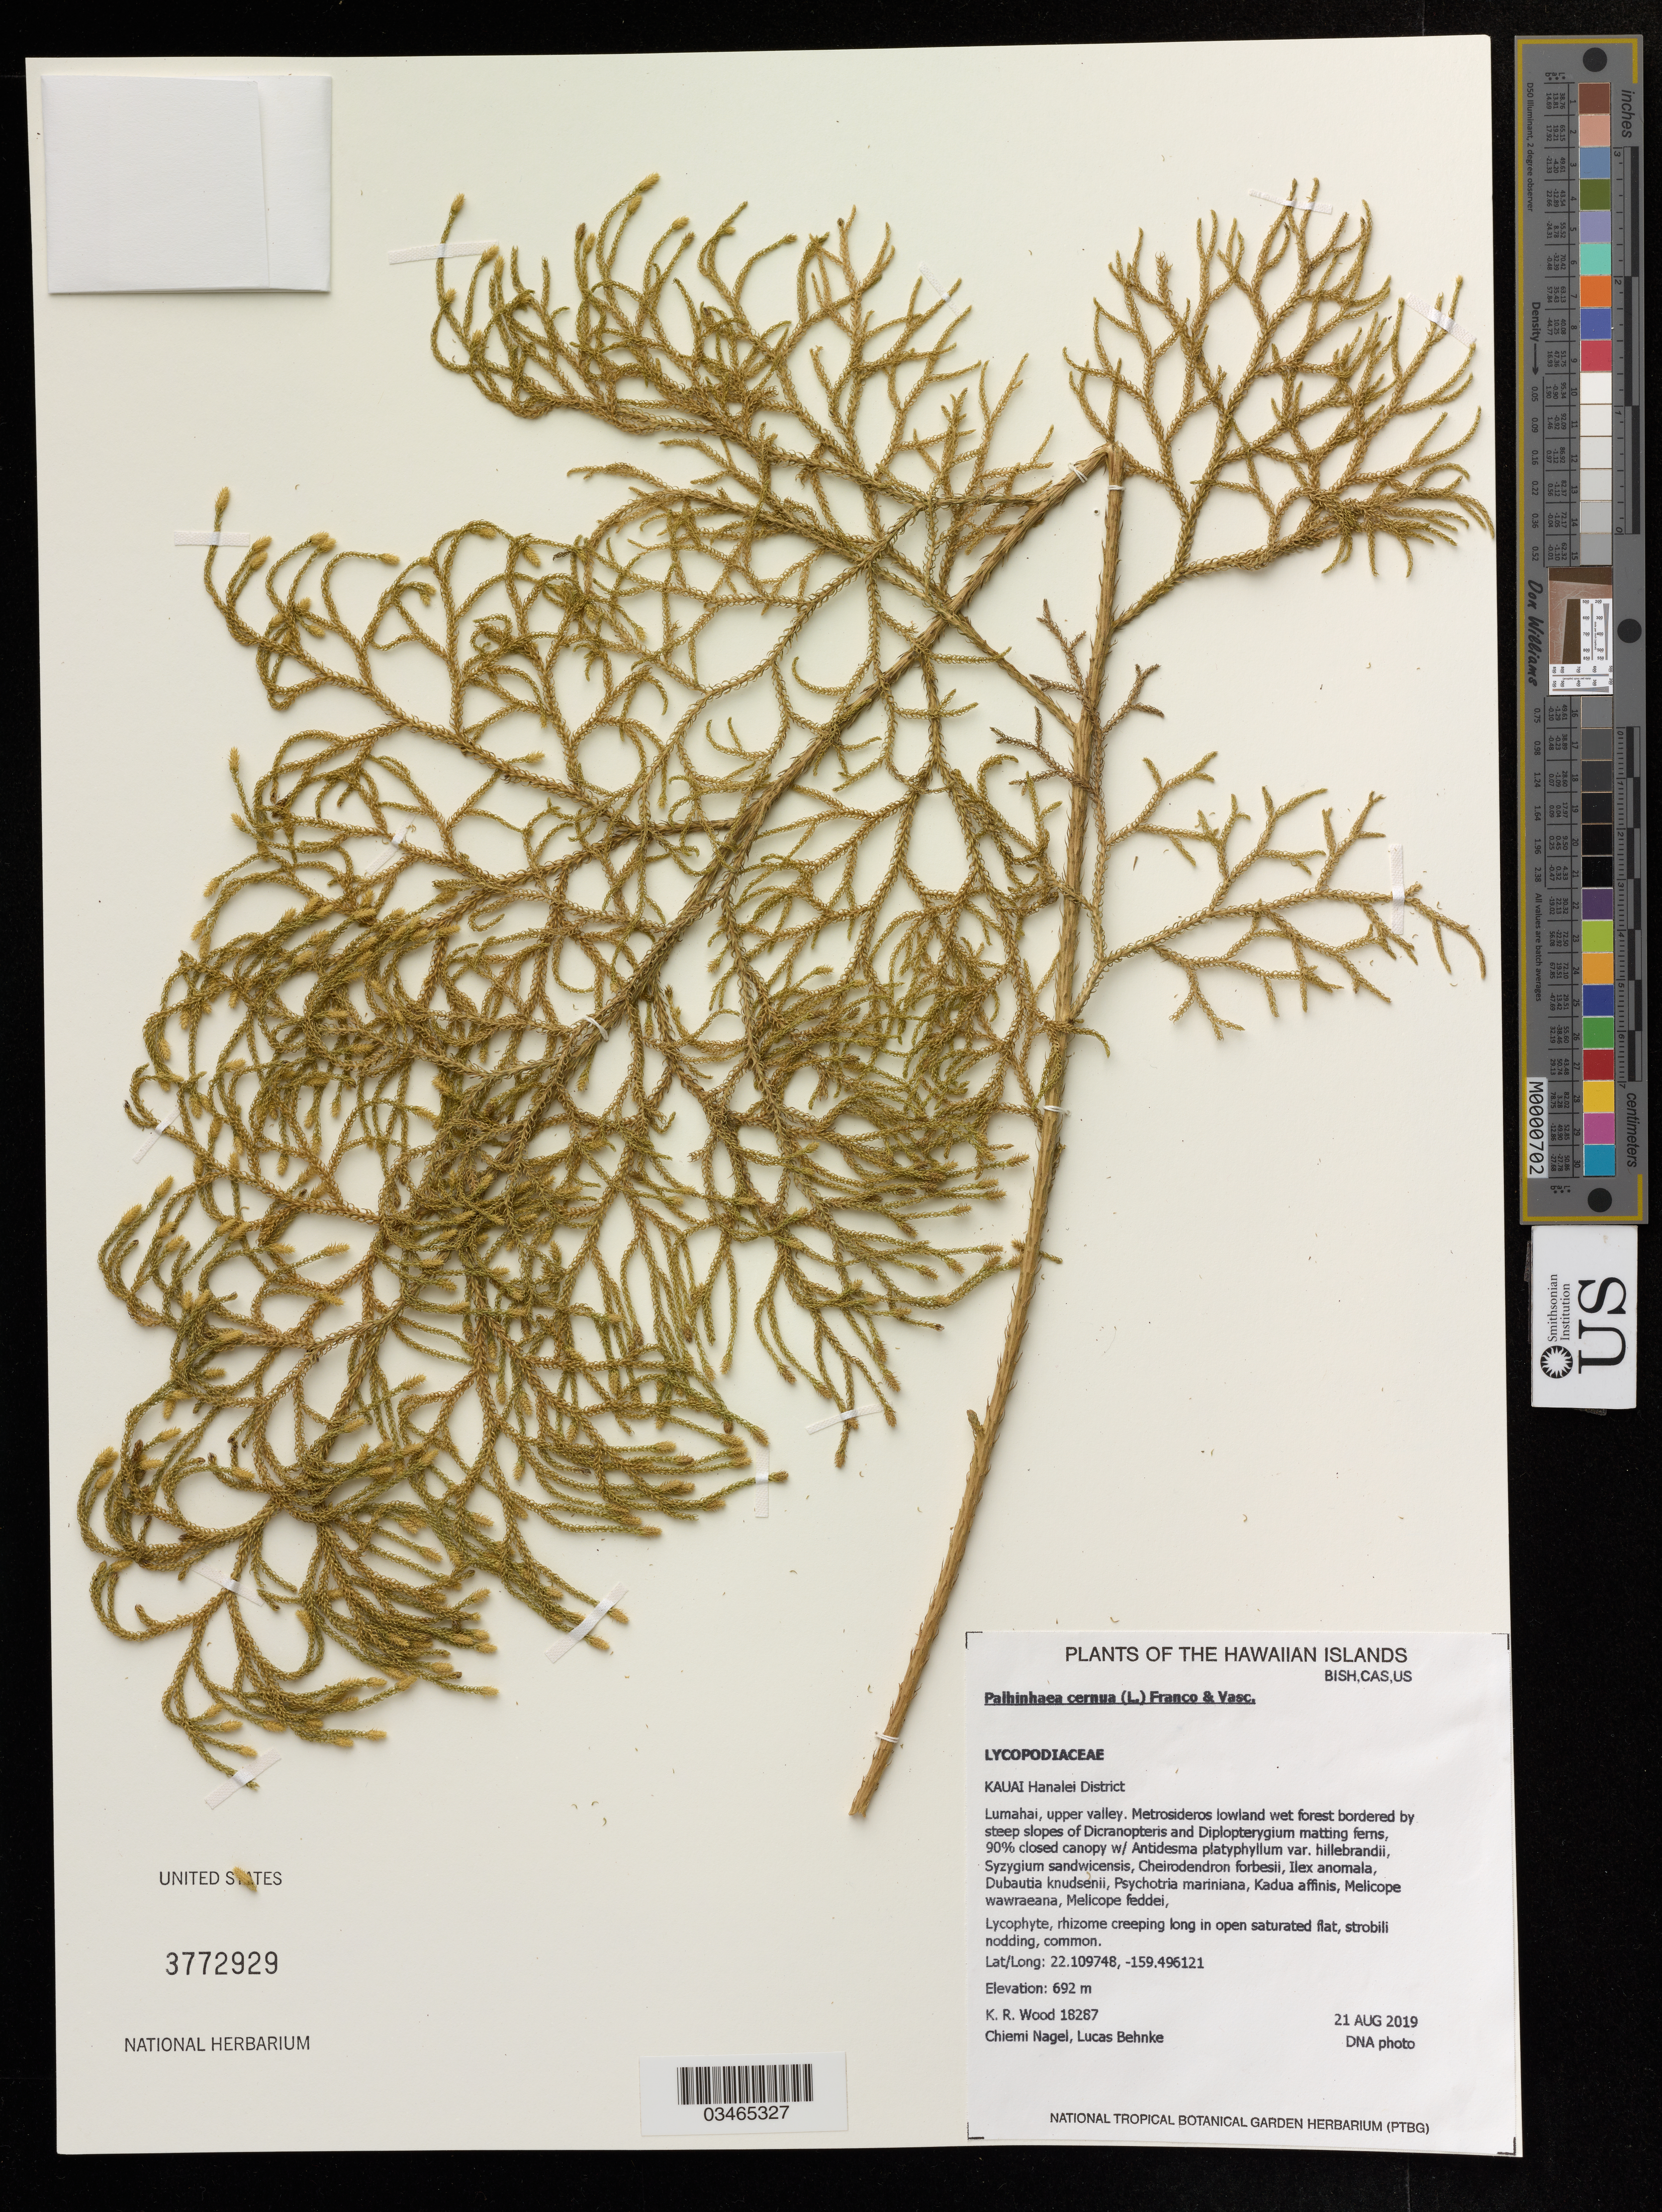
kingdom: Plantae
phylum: Tracheophyta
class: Lycopodiopsida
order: Lycopodiales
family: Lycopodiaceae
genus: Palhinhaea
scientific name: Palhinhaea cernua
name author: (L.) Vasc. & Franco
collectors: K. R. Wood, C. Nagel & L. Behnke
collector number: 18267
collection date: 2019-08-21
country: United States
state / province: Hawaii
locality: Kauai Hanalei District. Lumahai, upper valley.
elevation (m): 692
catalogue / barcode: US 3772929